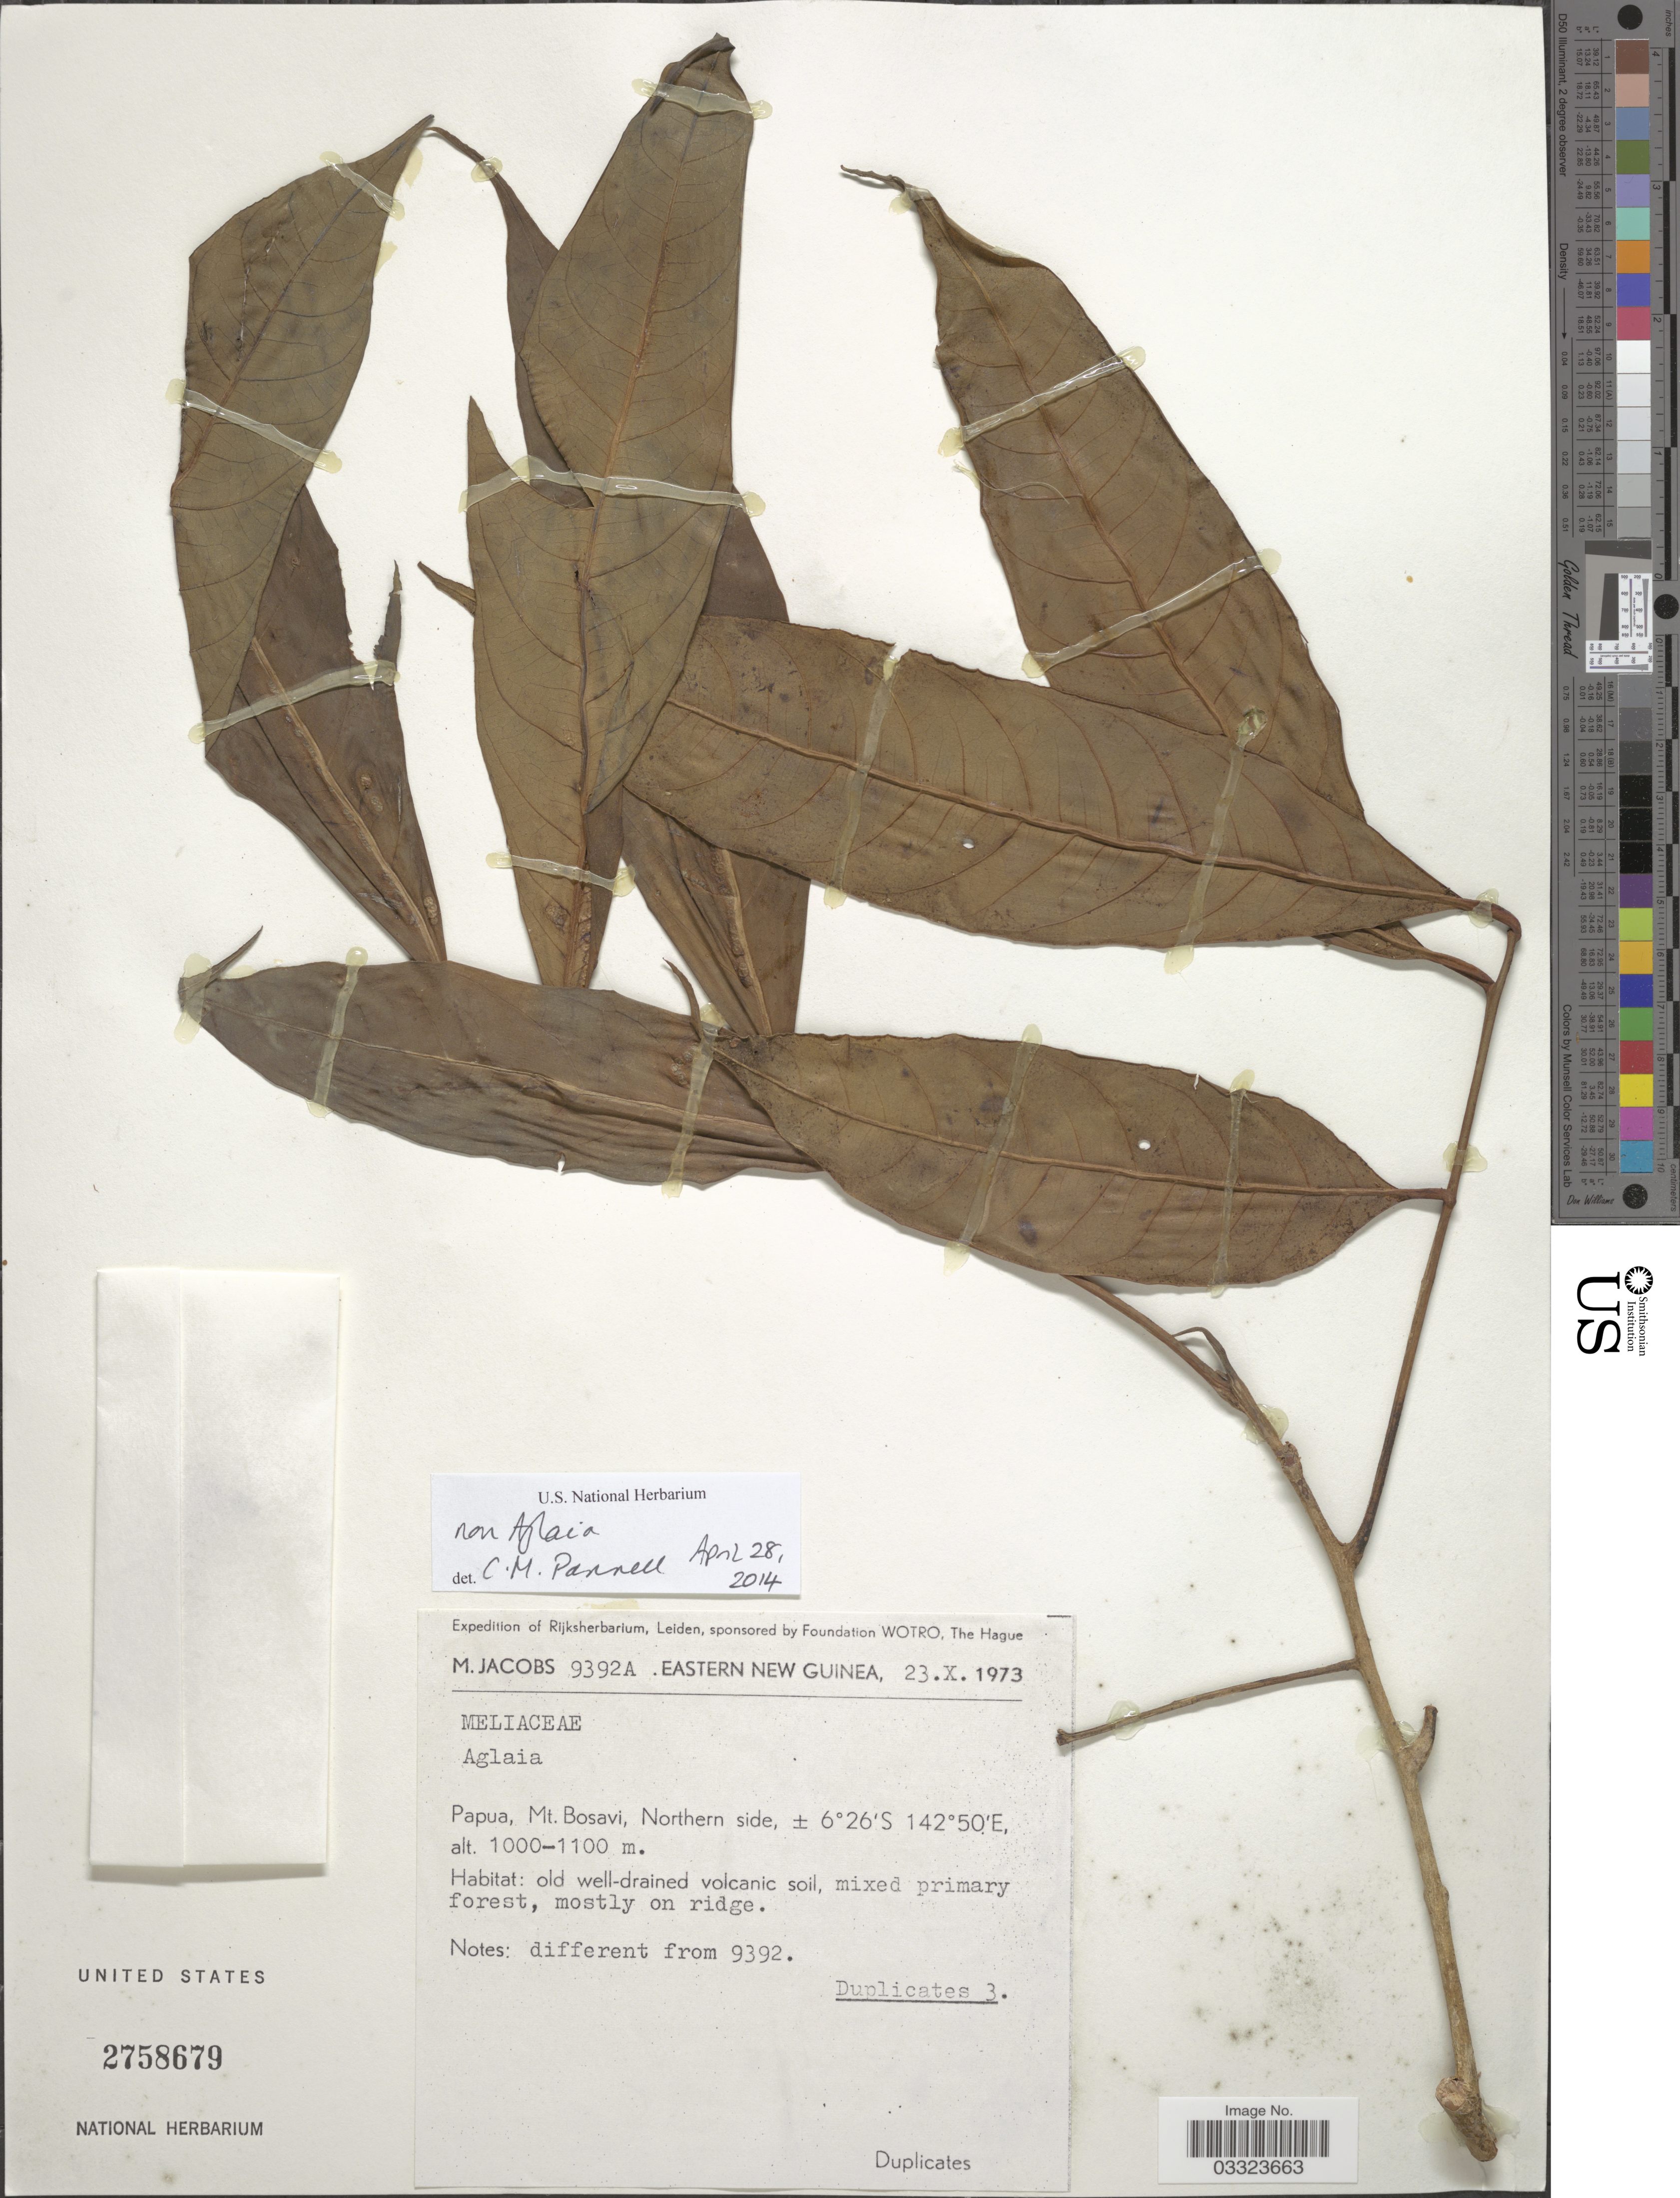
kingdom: Plantae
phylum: Tracheophyta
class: Magnoliopsida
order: Sapindales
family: Meliaceae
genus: Dysoxylum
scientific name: Dysoxylum latifolium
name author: Benth.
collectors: M. Jacobs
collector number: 9392A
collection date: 1973-10-23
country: Papua New Guinea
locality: Eastern New Guinea. Papua, Mt. Bosavi, Northern side.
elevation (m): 1000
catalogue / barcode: US 2758679